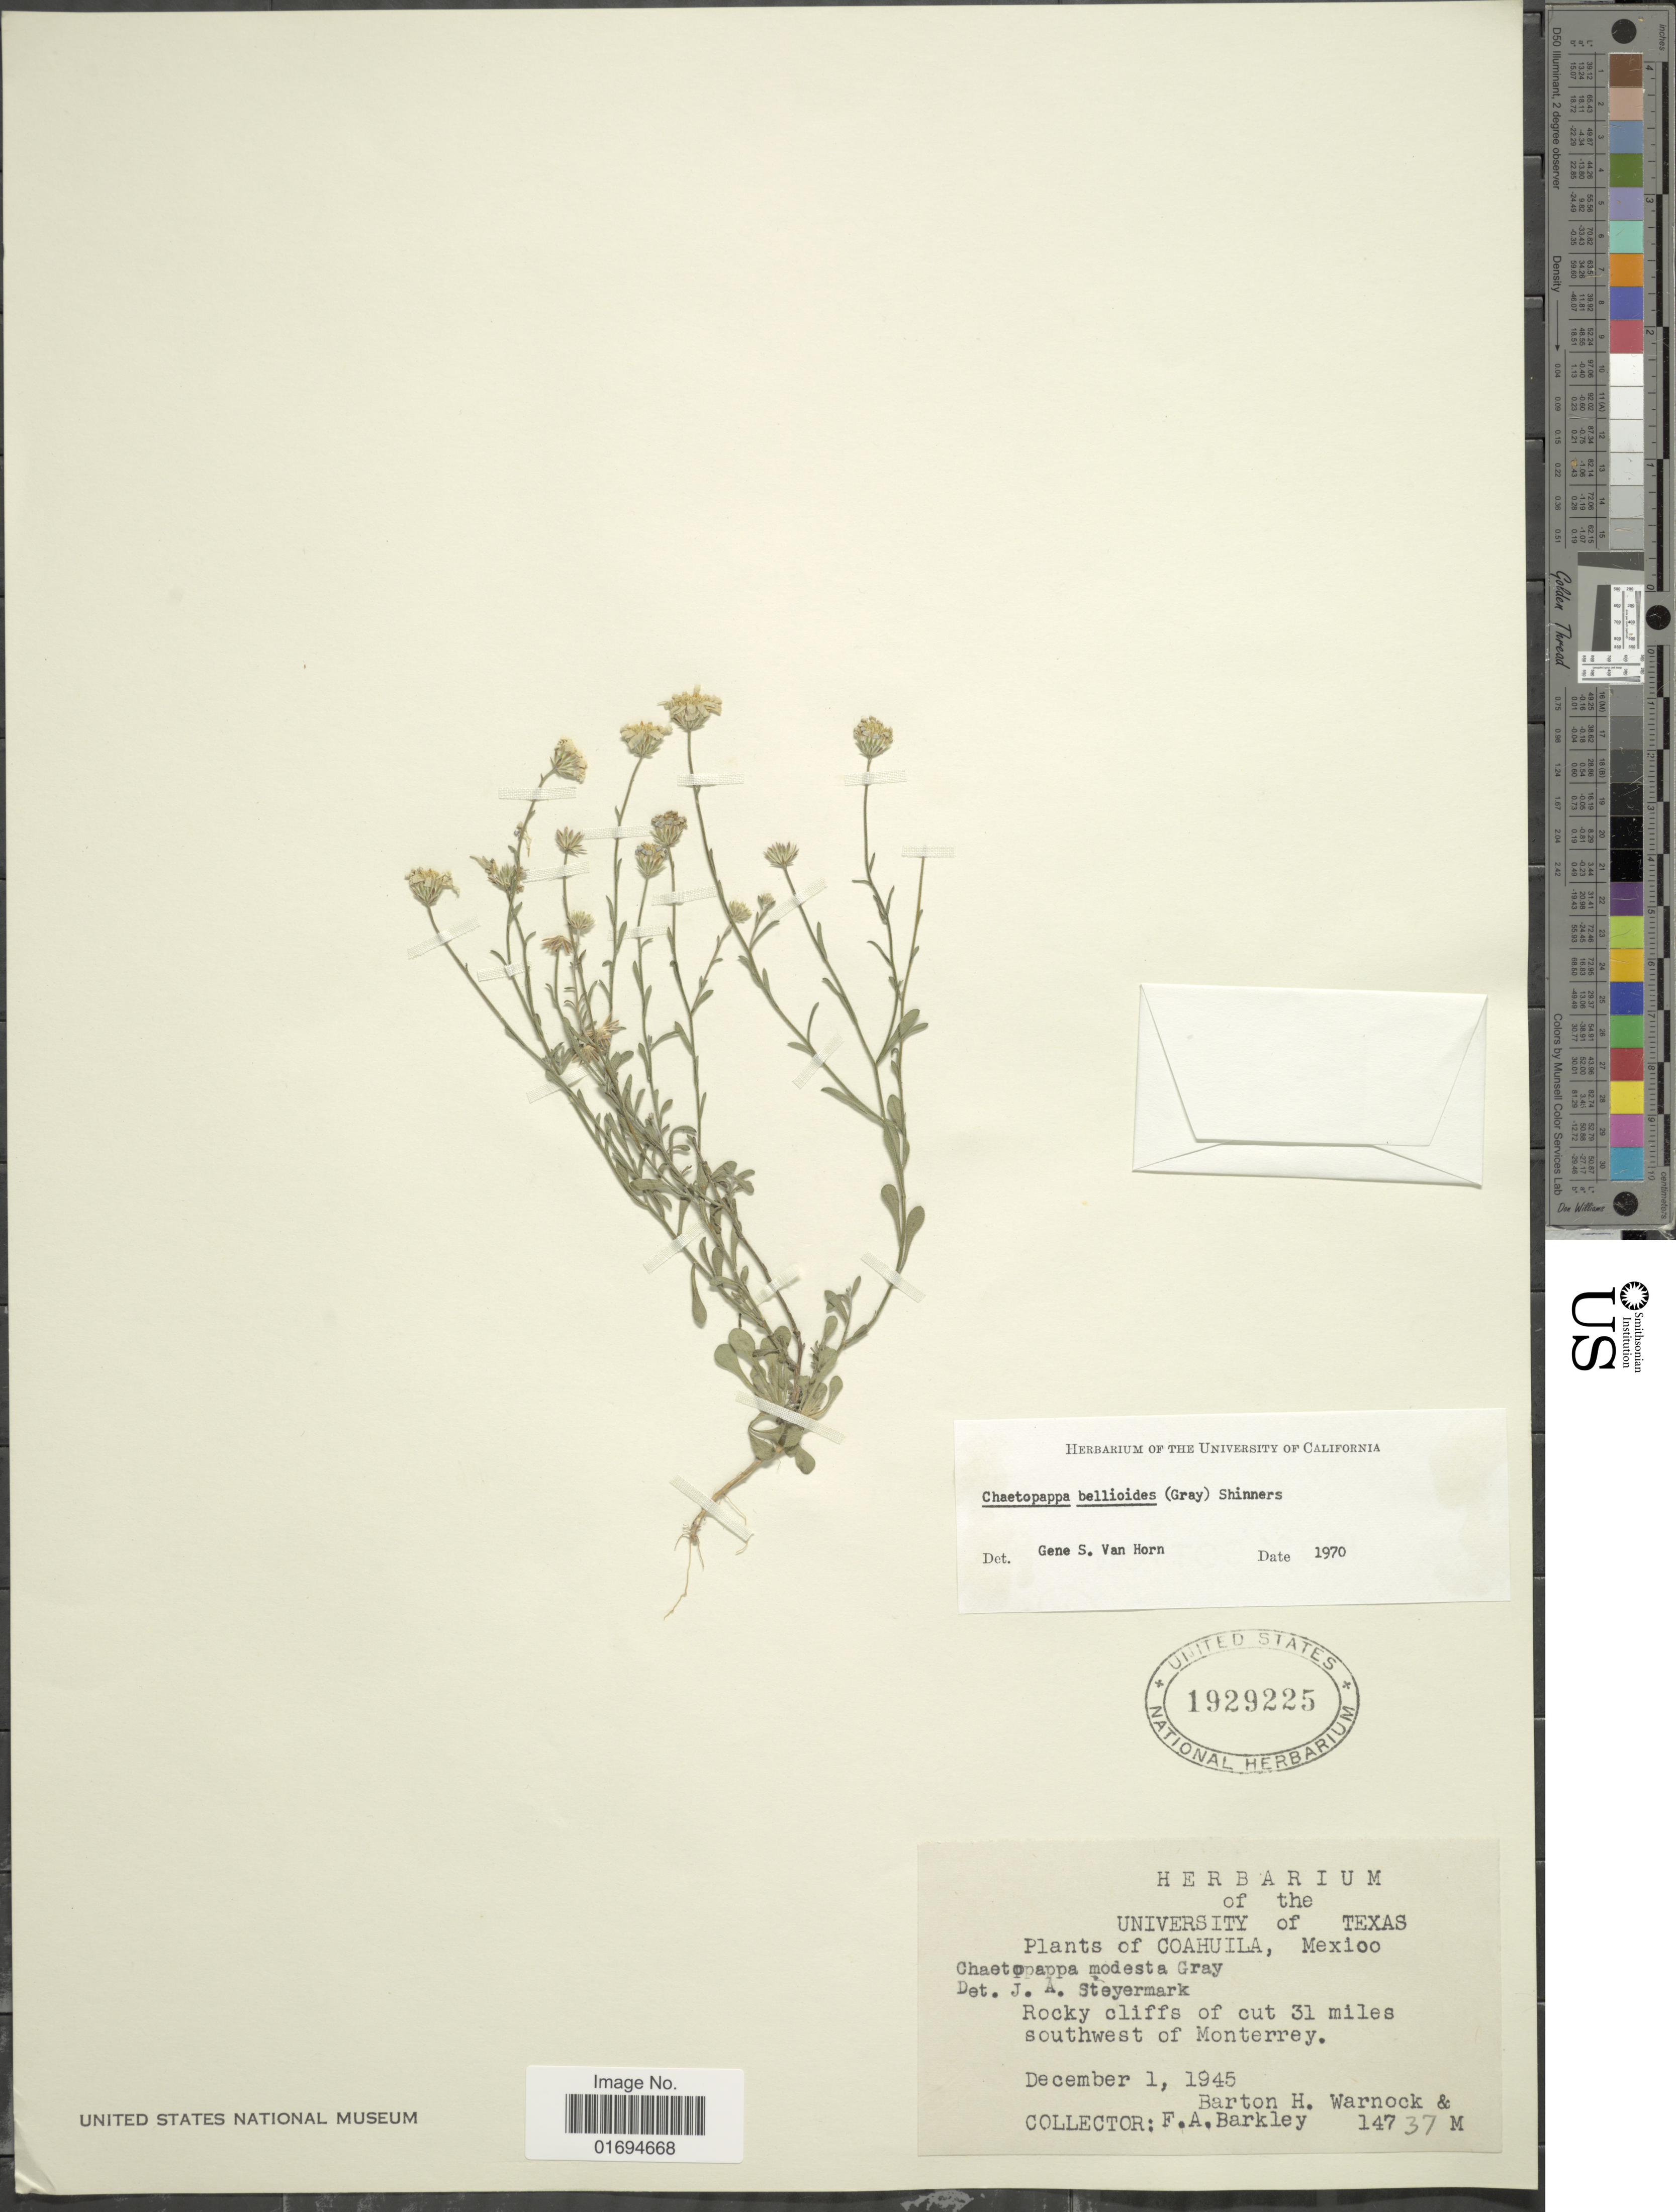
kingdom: Plantae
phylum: Tracheophyta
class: Magnoliopsida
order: Asterales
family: Asteraceae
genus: Chaetopappa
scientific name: Chaetopappa bellioides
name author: (A. Gray) Shinners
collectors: B. H. Warnock & F. A. Barkley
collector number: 14737M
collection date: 1945-12-01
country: Mexico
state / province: Coahuila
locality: Rocky cliffs of cut 31 miles southwest of Monterrey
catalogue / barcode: US 1929225